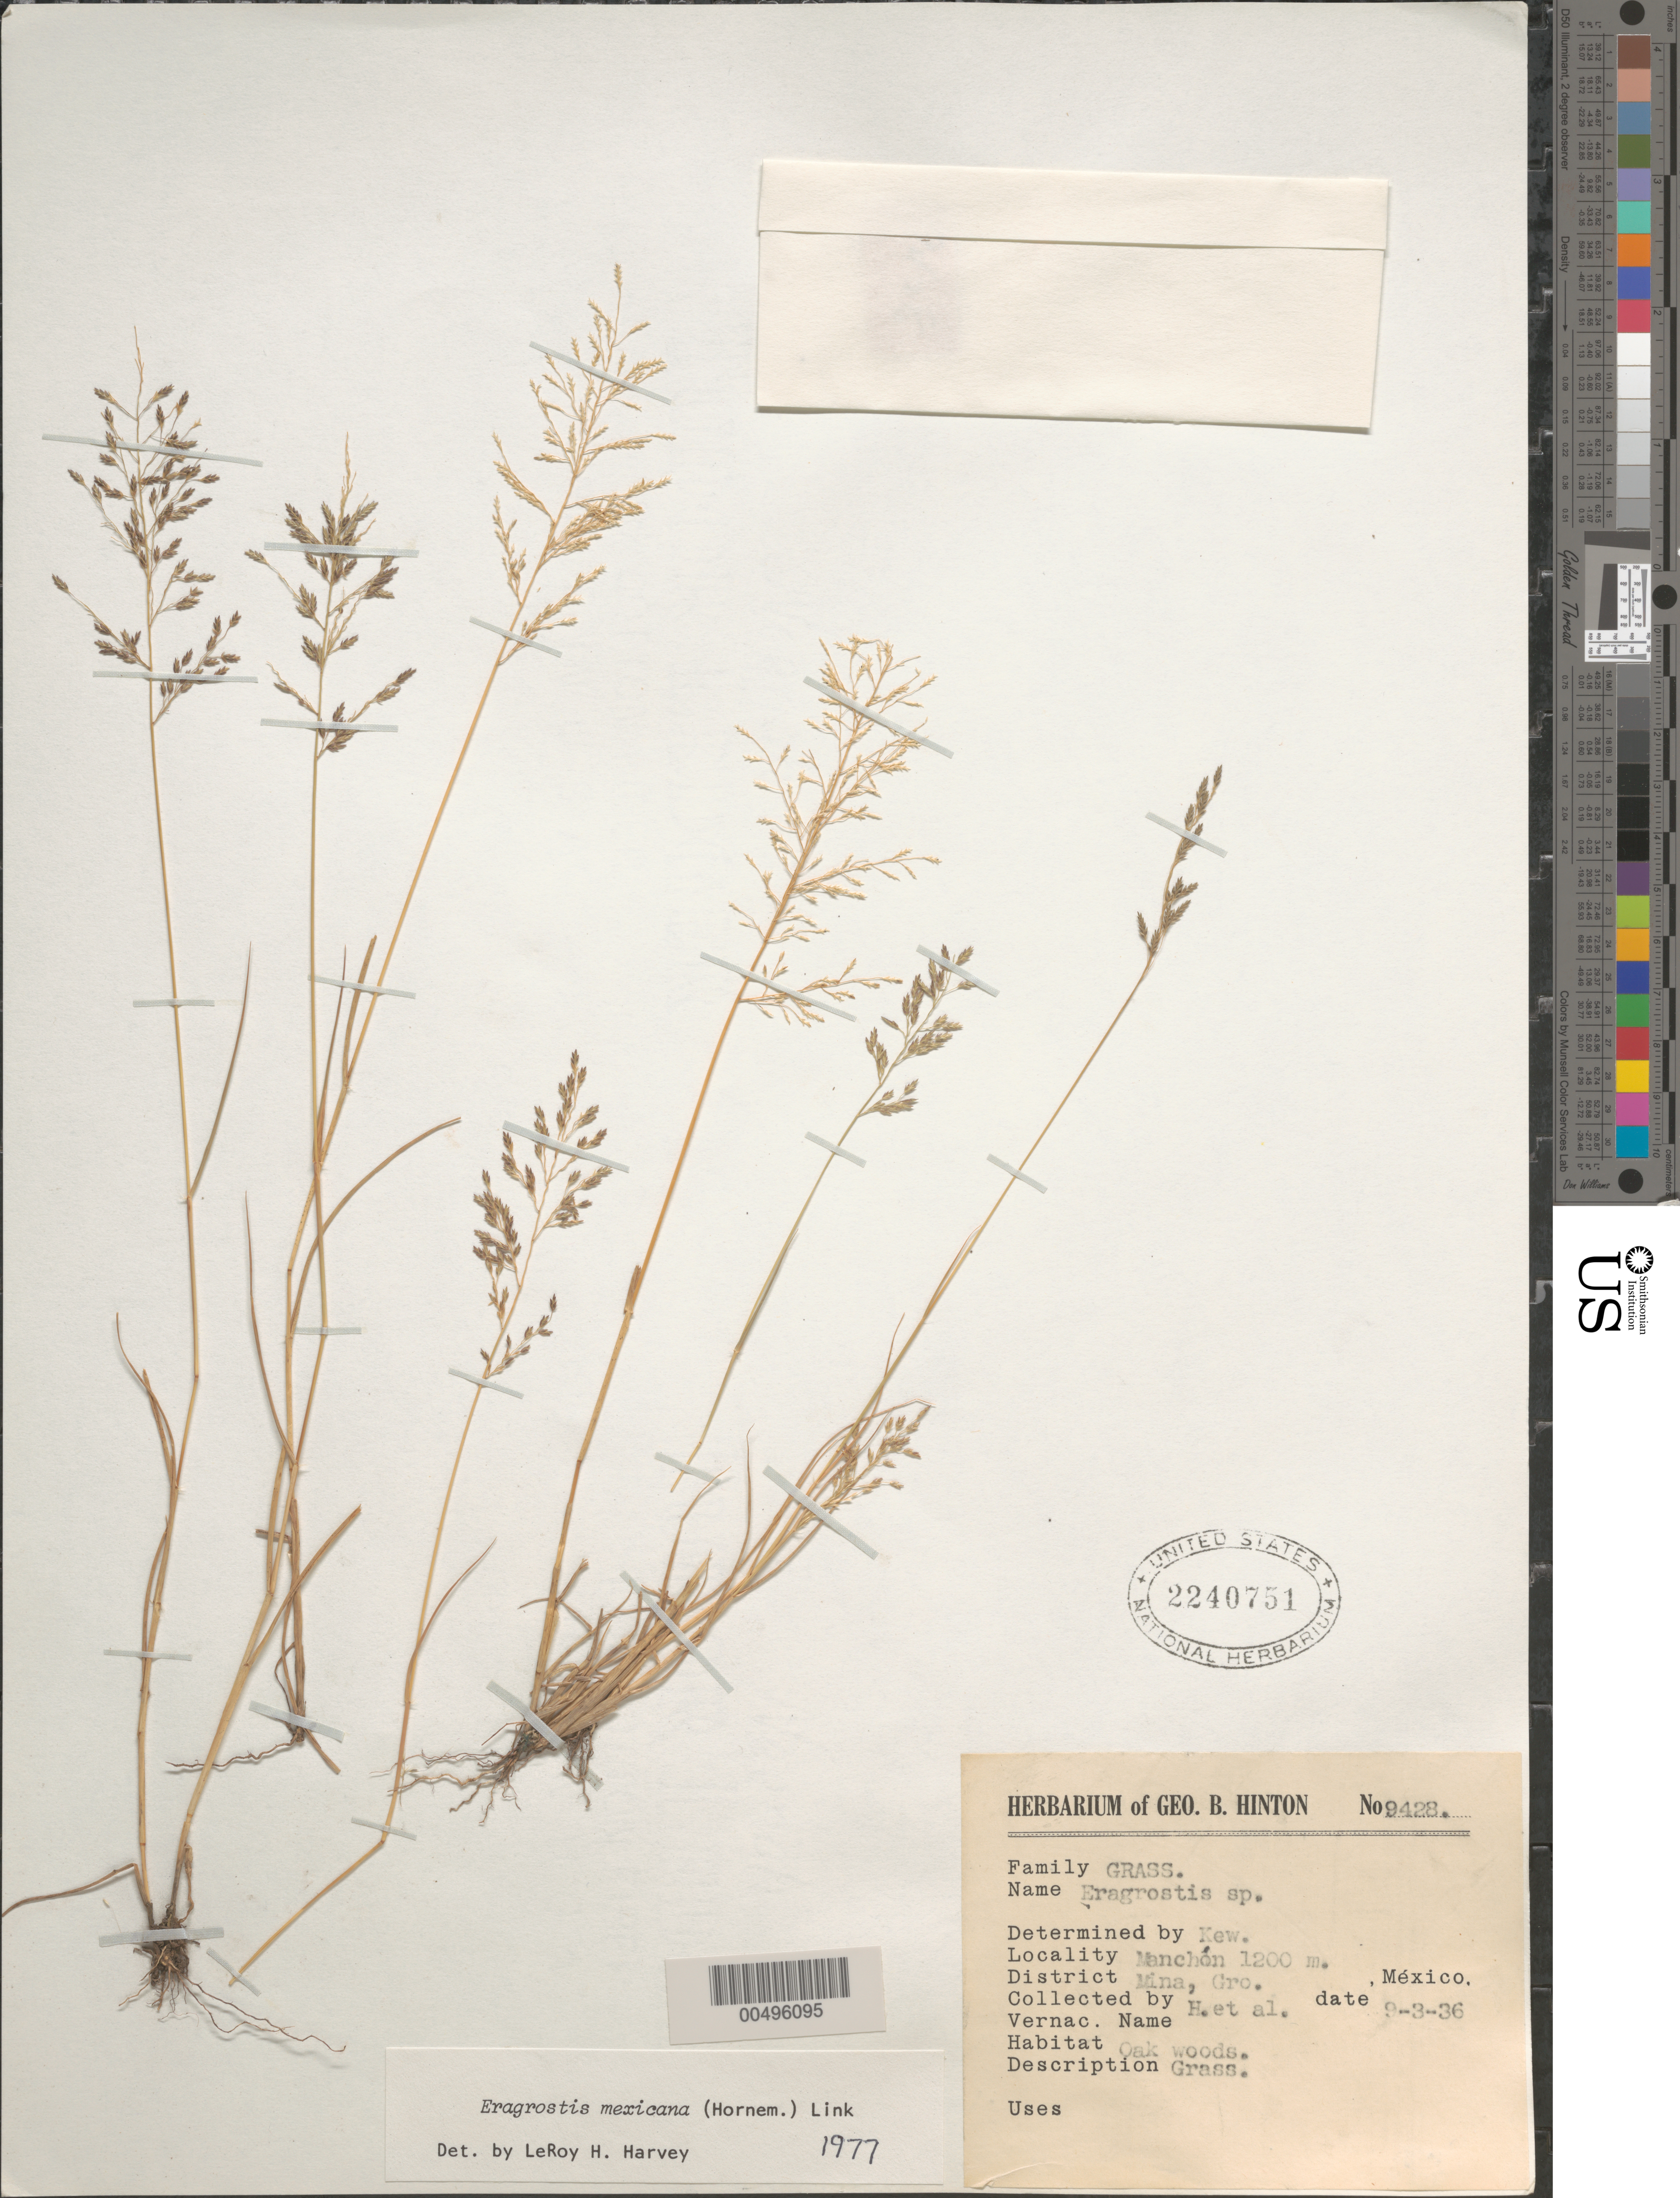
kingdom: Plantae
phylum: Tracheophyta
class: Liliopsida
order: Poales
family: Poaceae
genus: Eragrostis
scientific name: Eragrostis mexicana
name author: (Hornem.) Link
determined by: Harvey, L. H.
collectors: G. B. Hinton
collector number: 9428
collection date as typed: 9 Mar 1936 or 3 Sep 1936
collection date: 1936-03-09 or 1936-09-03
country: Mexico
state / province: Guerrero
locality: Mina Dist., Manchón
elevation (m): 1200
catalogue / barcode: US 2240751